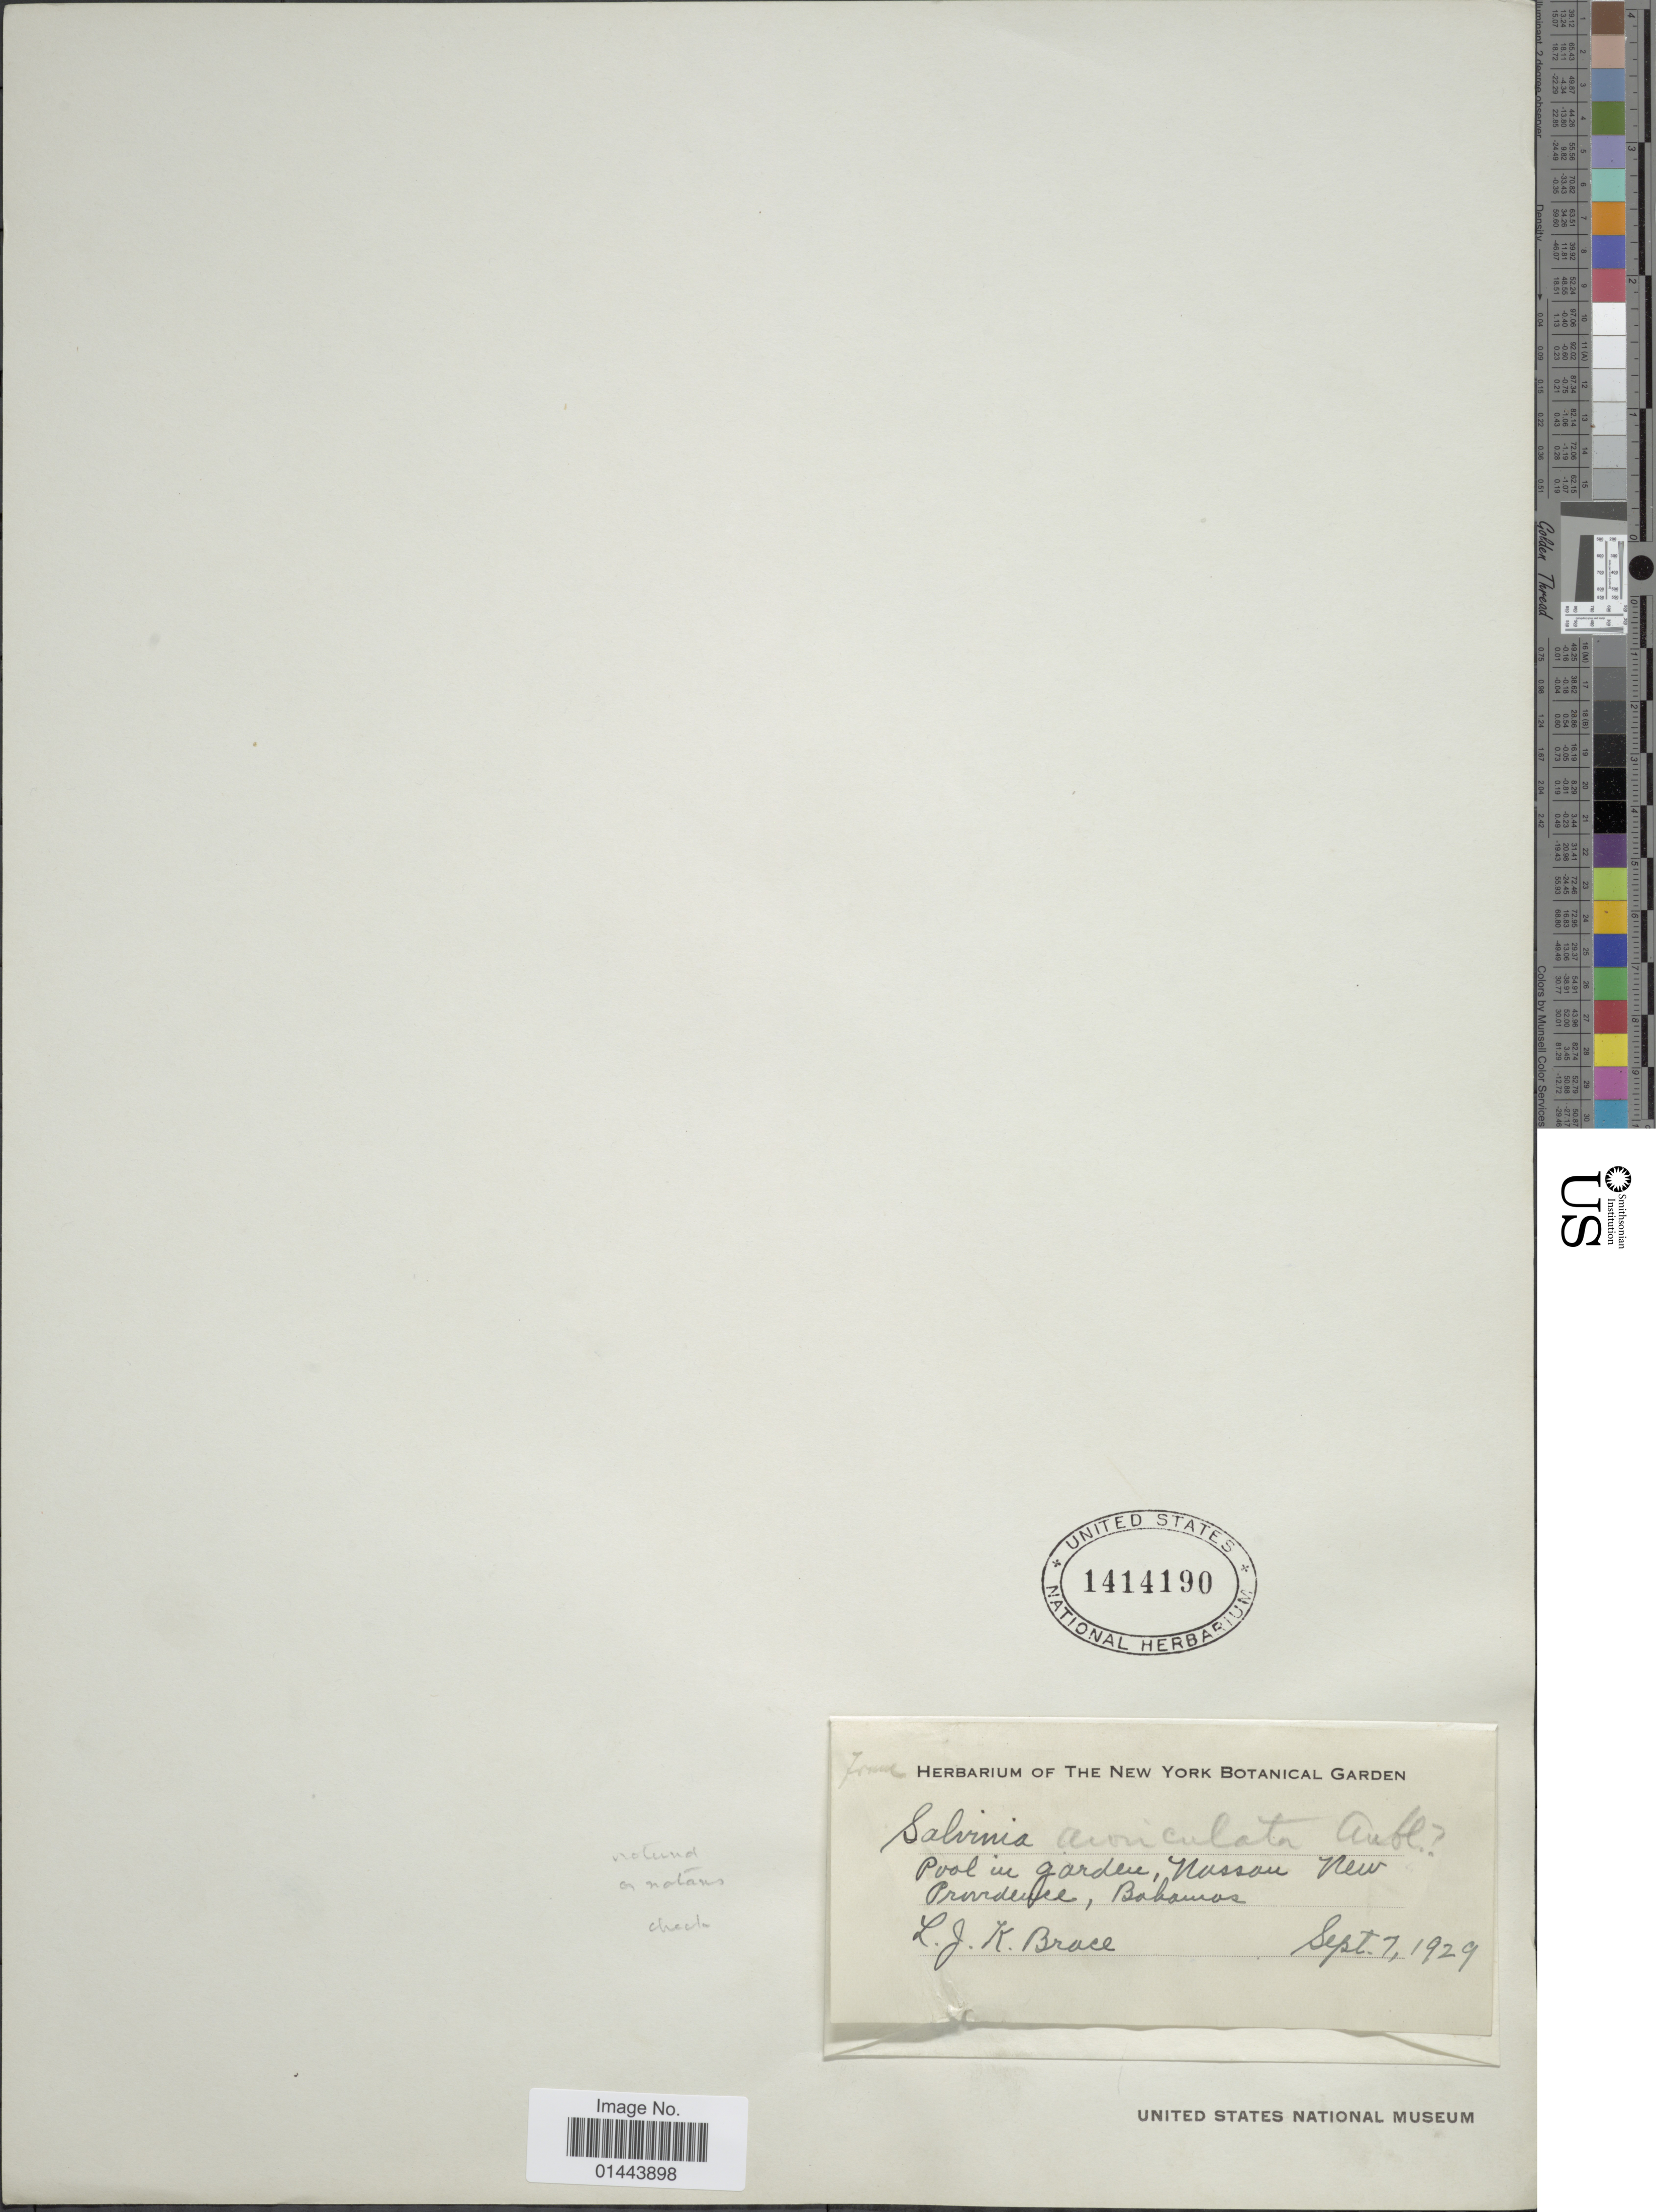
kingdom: Plantae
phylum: Tracheophyta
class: Polypodiopsida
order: Salviniales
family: Salviniaceae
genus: Salvinia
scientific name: Salvinia minima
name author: Baker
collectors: L. J. K. Brace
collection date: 1929-09-07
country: Bahamas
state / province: New Providence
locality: Pool in garden, Nassau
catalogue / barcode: US 1414190